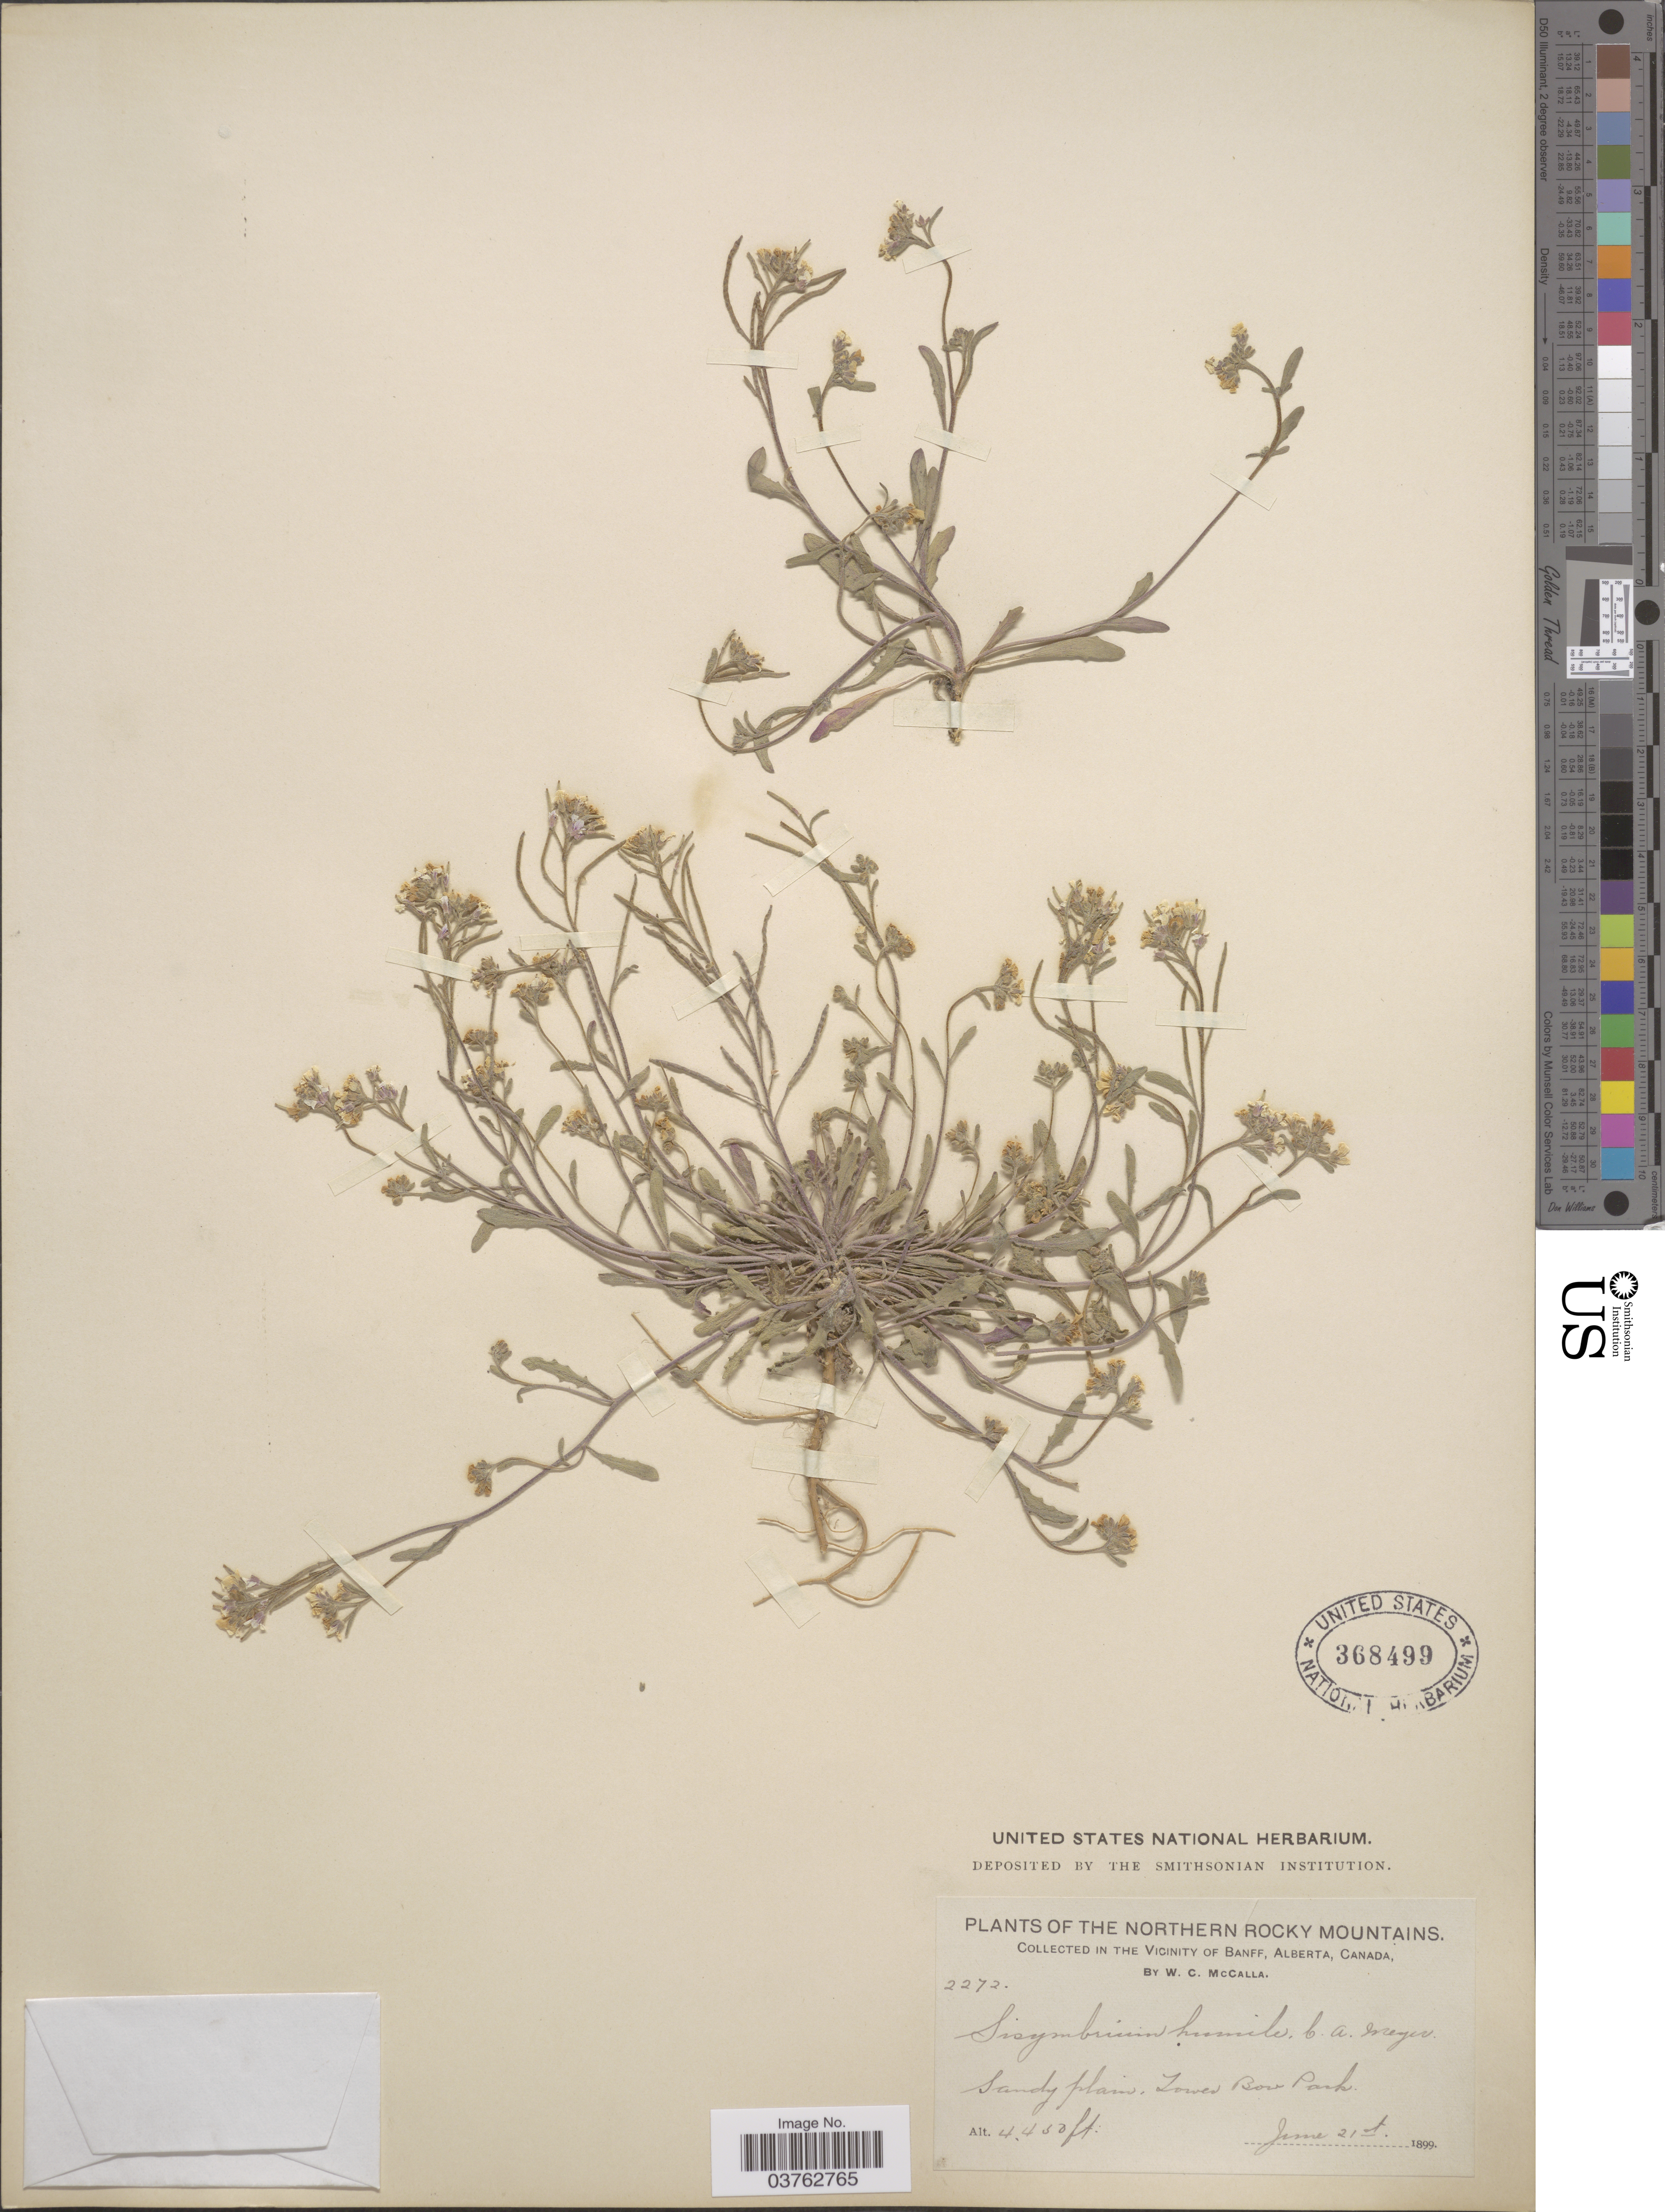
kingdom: Plantae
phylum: Tracheophyta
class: Magnoliopsida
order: Brassicales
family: Brassicaceae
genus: Braya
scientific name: Braya humilis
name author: (C.A. Mey.) B.L. Rob.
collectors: W. McCalla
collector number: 2272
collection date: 1899-06-21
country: Canada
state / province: Alberta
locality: The Northern Rocky Mountains. In the Vicinity of Banff. Sandy plain, Lower Bow Park.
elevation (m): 1356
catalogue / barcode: US 368499